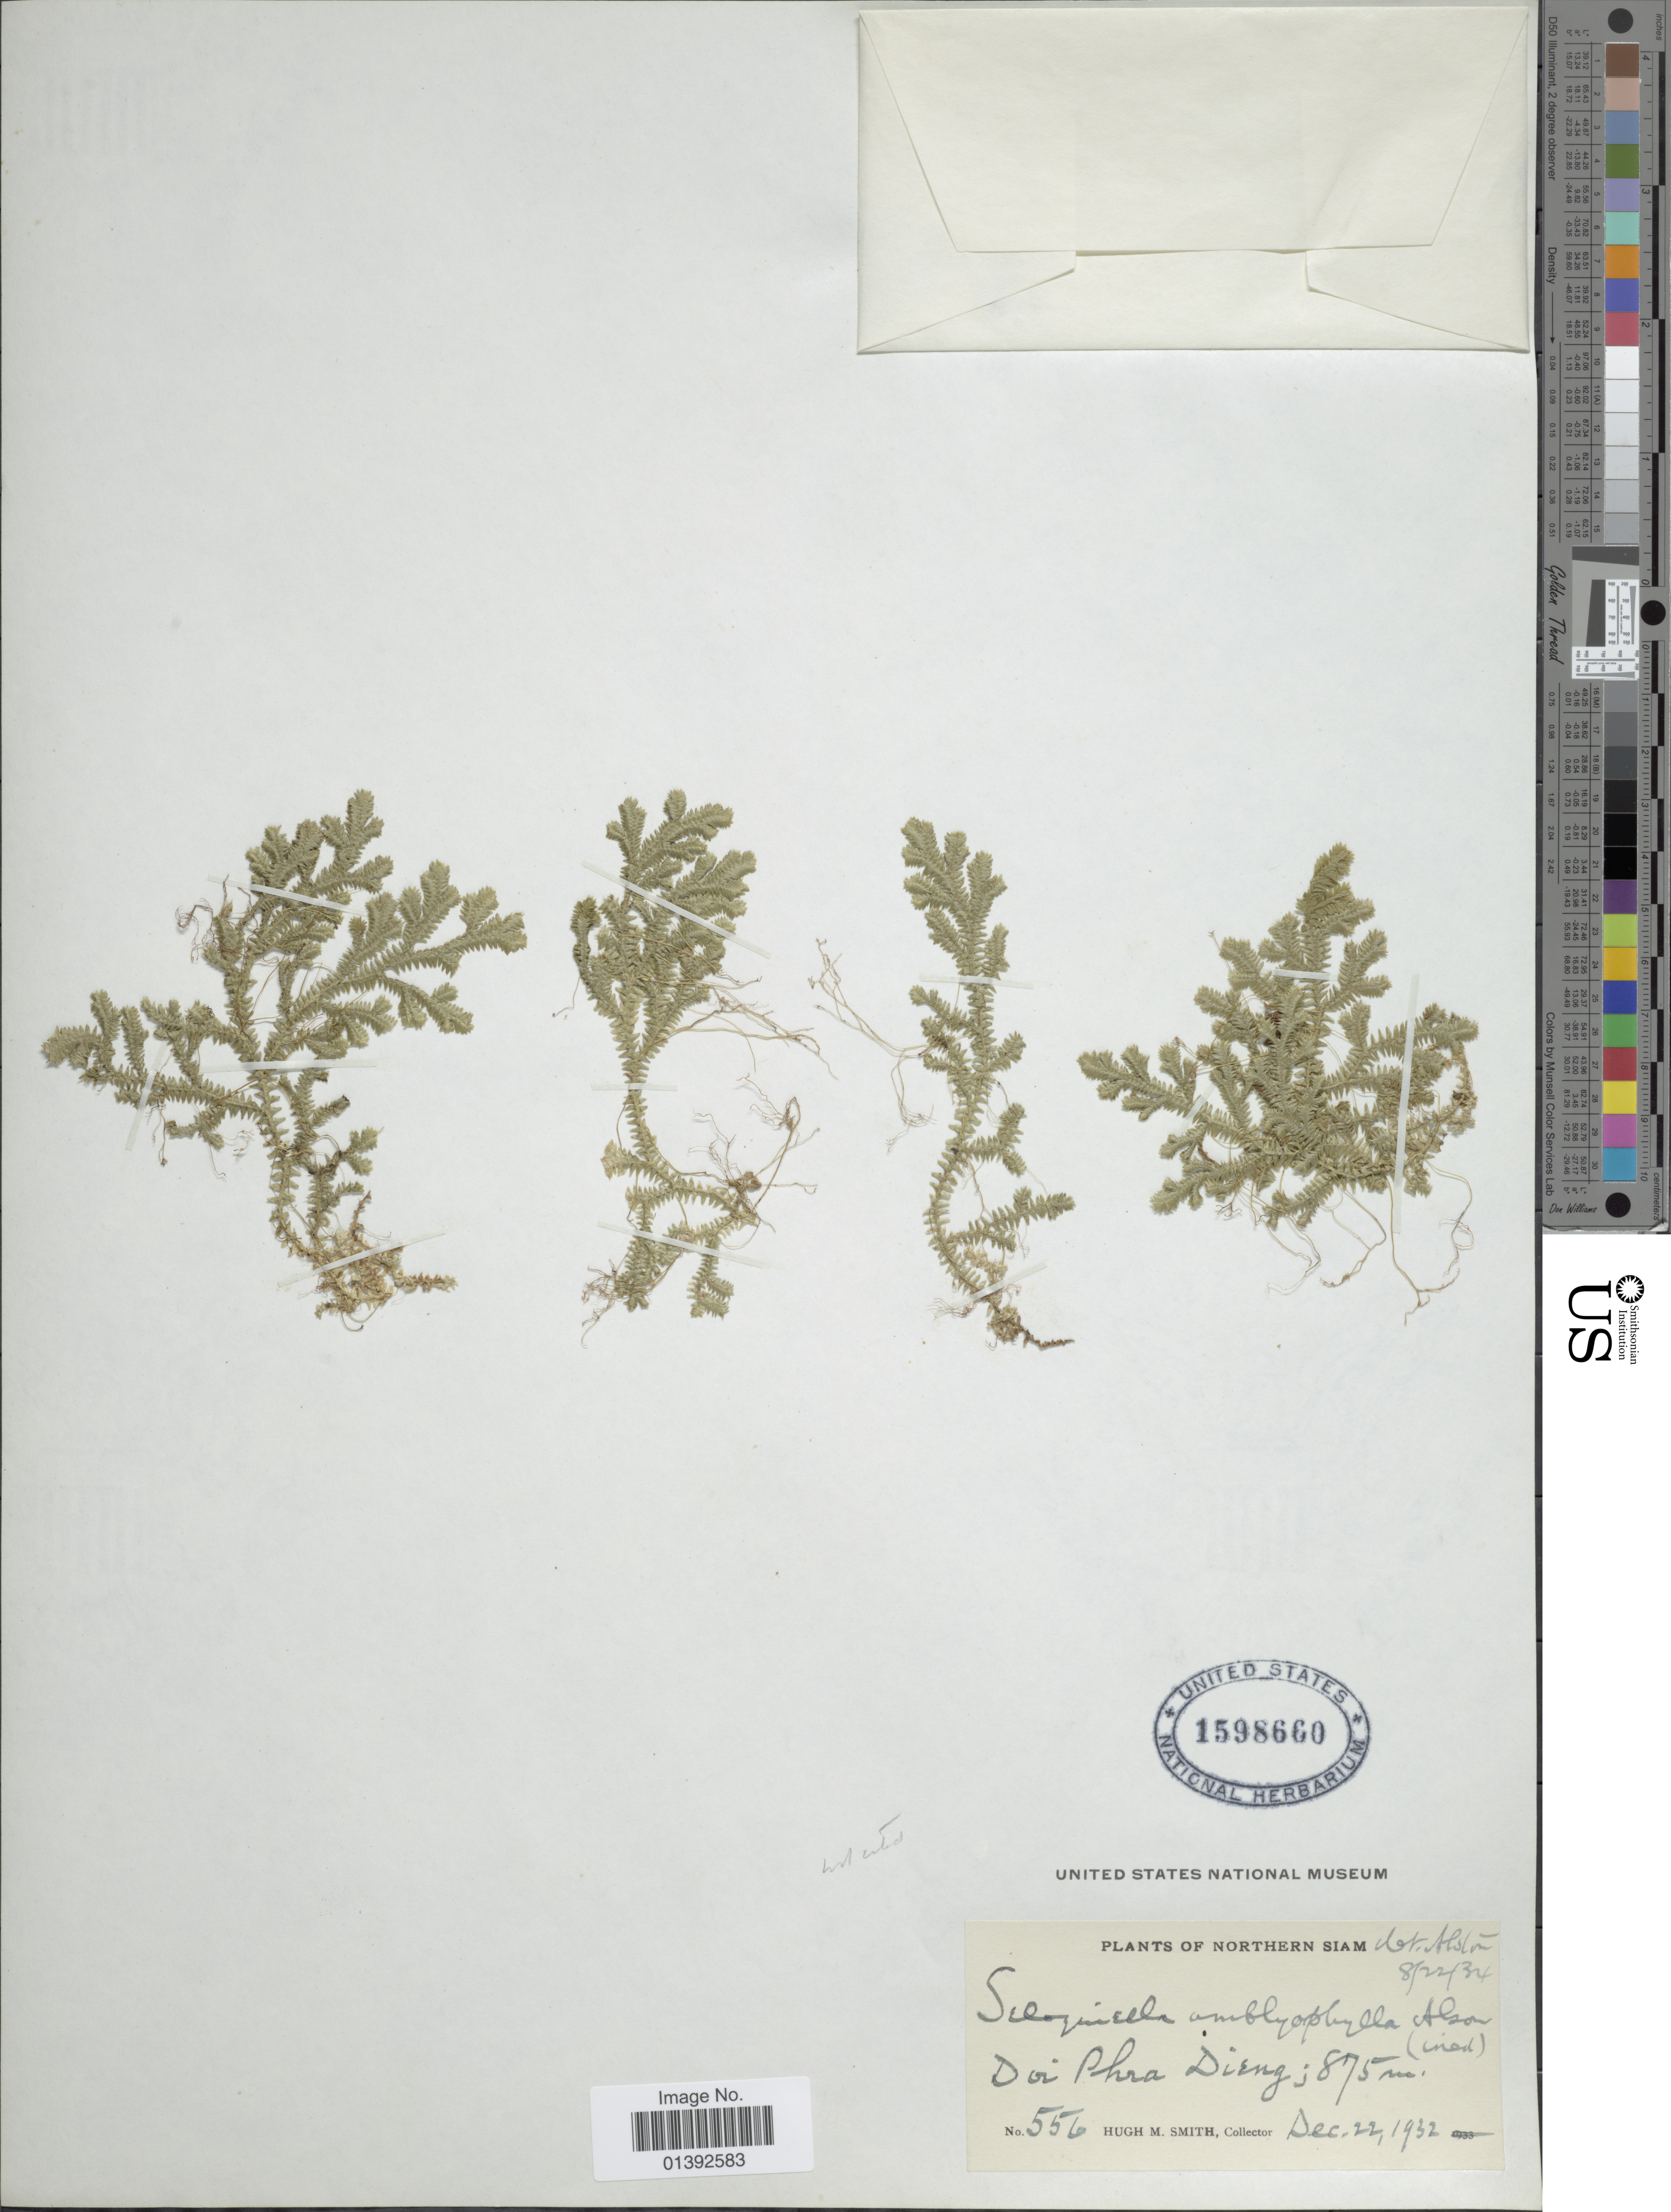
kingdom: Plantae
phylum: Tracheophyta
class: Lycopodiopsida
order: Selaginellales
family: Selaginellaceae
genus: Selaginella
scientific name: Selaginella amblyphylla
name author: Alston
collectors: H. M. Smith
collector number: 556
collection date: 1932-12-22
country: Thailand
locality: Northern Siam, Doi Phra Dieng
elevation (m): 875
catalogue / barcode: US 1598660